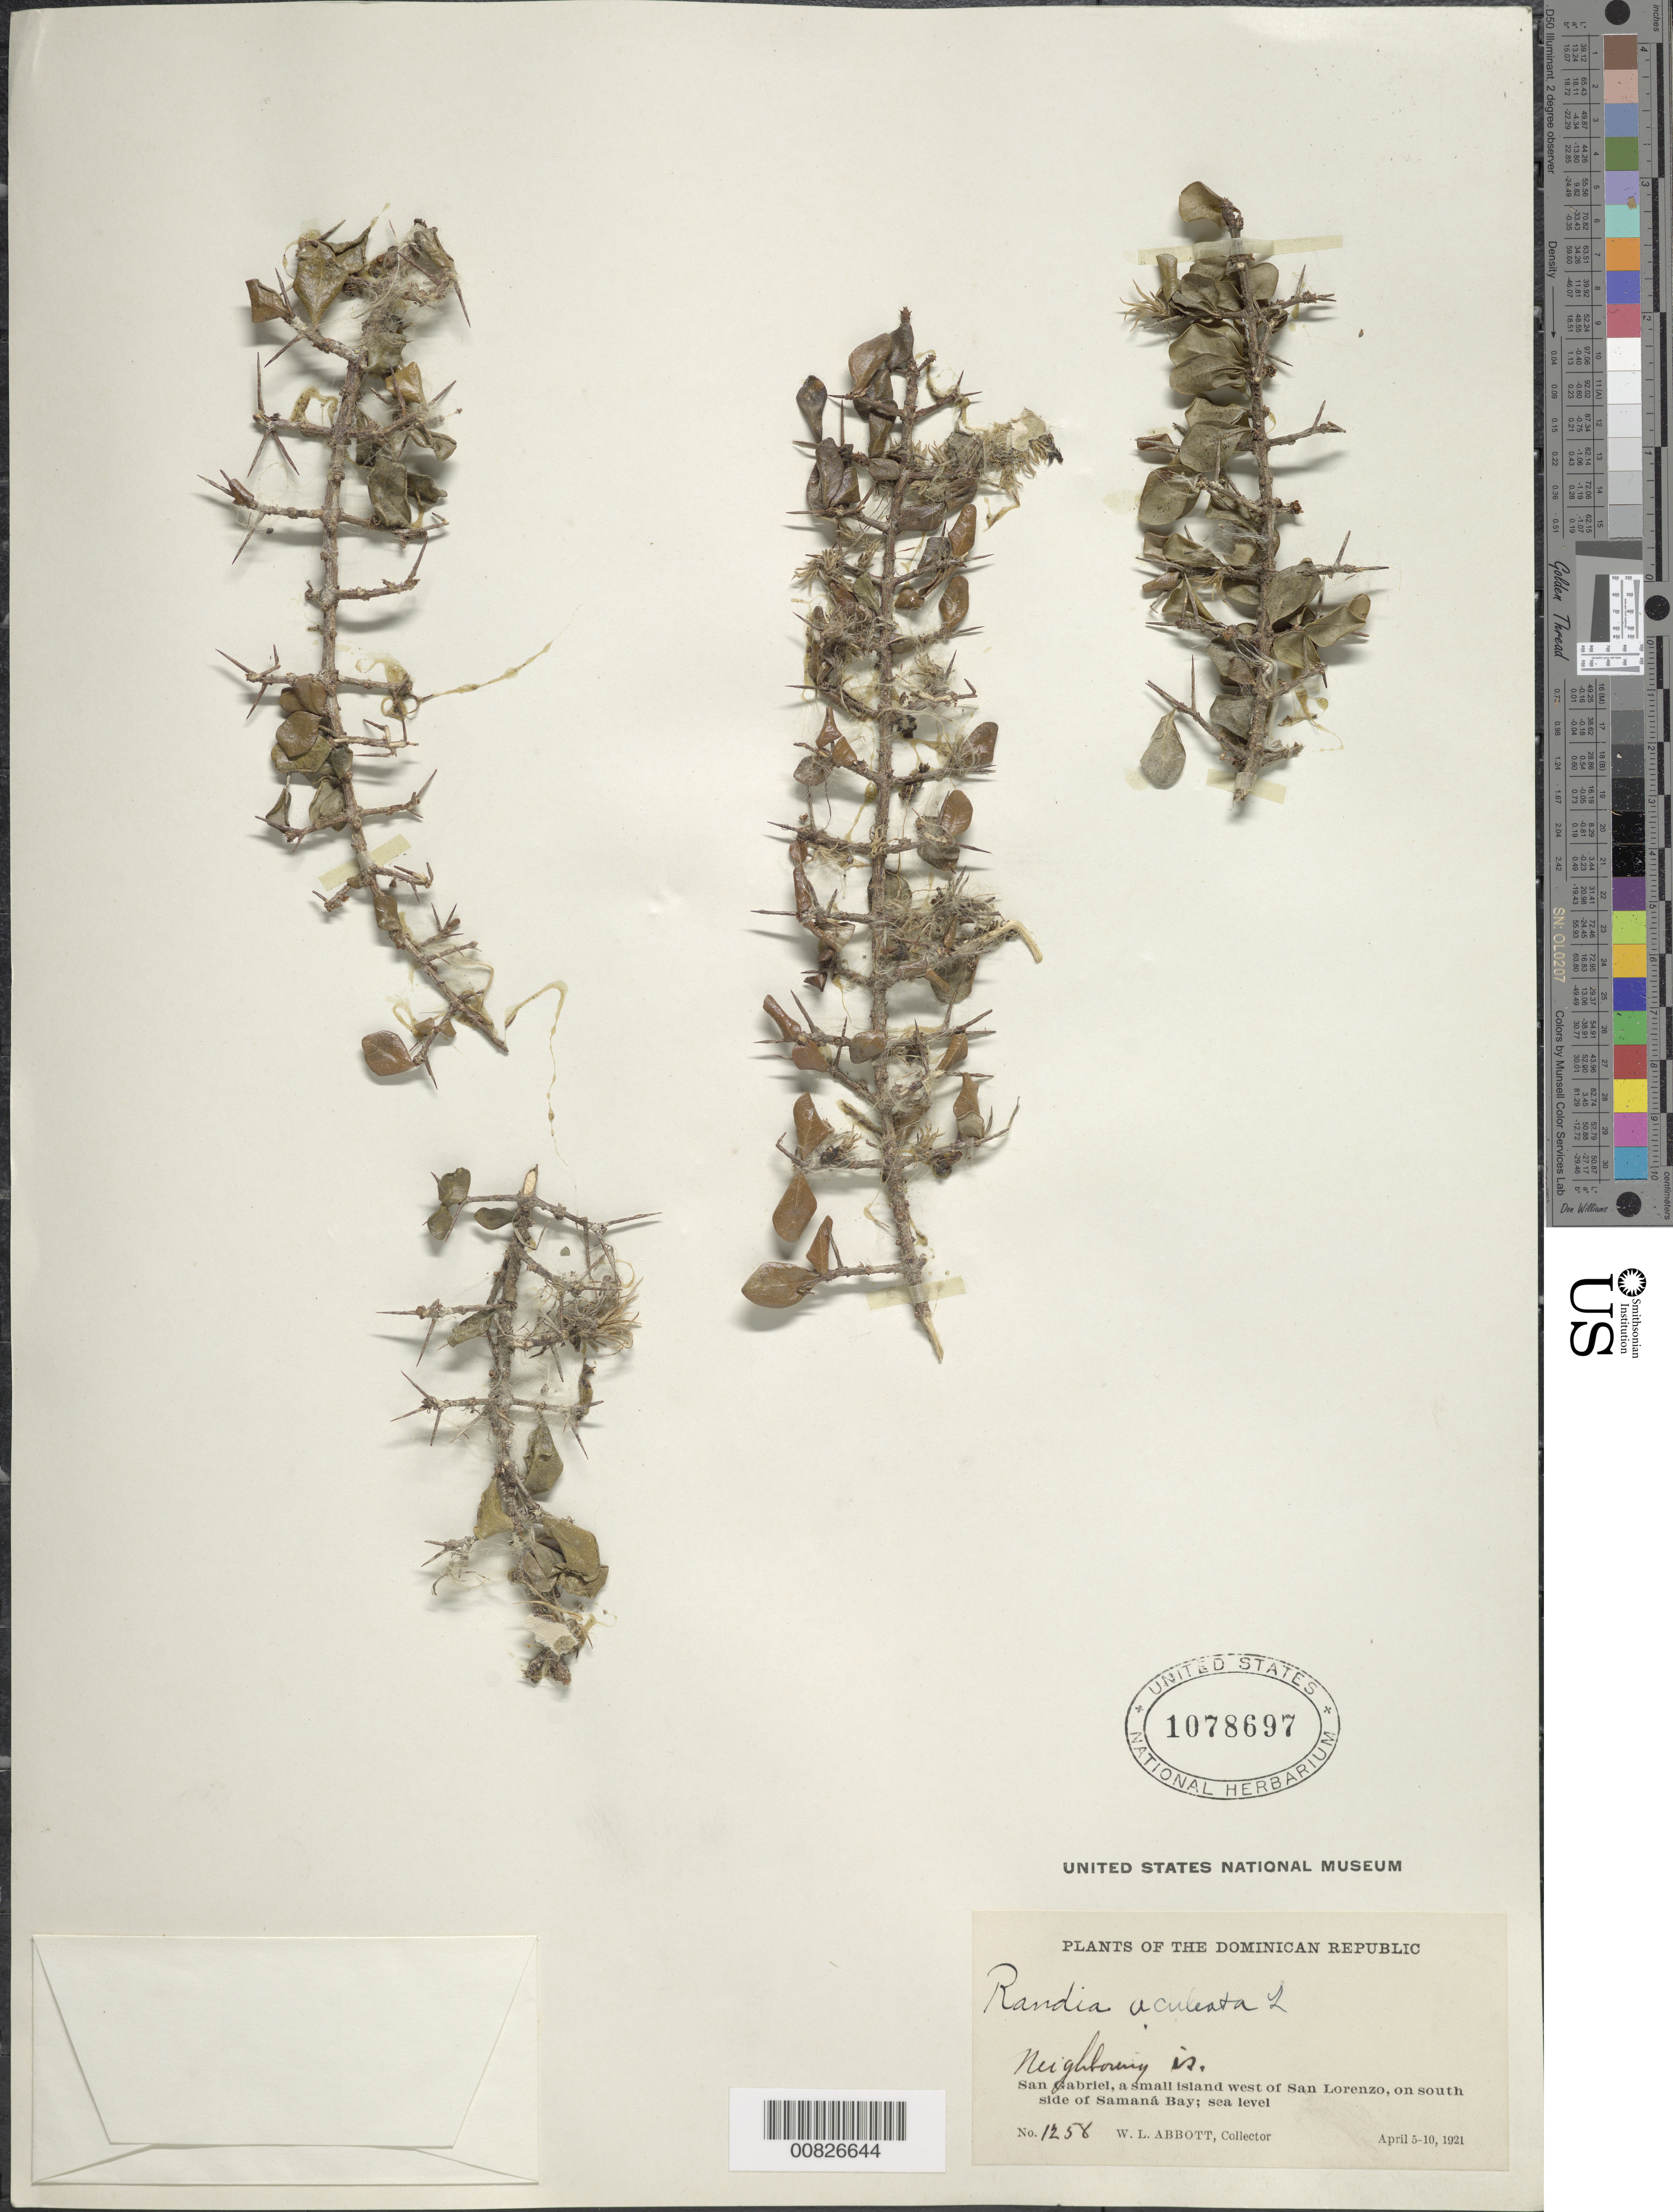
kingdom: Plantae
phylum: Tracheophyta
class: Magnoliopsida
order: Gentianales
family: Rubiaceae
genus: Randia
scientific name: Randia erythrocarpa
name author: Krug & Urb.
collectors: W. L. Abbott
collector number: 1258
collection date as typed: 05 Apr 1921 to 10 Apr 1921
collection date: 1921-04-05/1921-04-10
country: Dominican Republic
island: Hispaniola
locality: San Gabriel, a small island W of San Lorenzo, on south side of Samaná bay. "Neightoeiy Is"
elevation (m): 0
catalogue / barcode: US 1078697